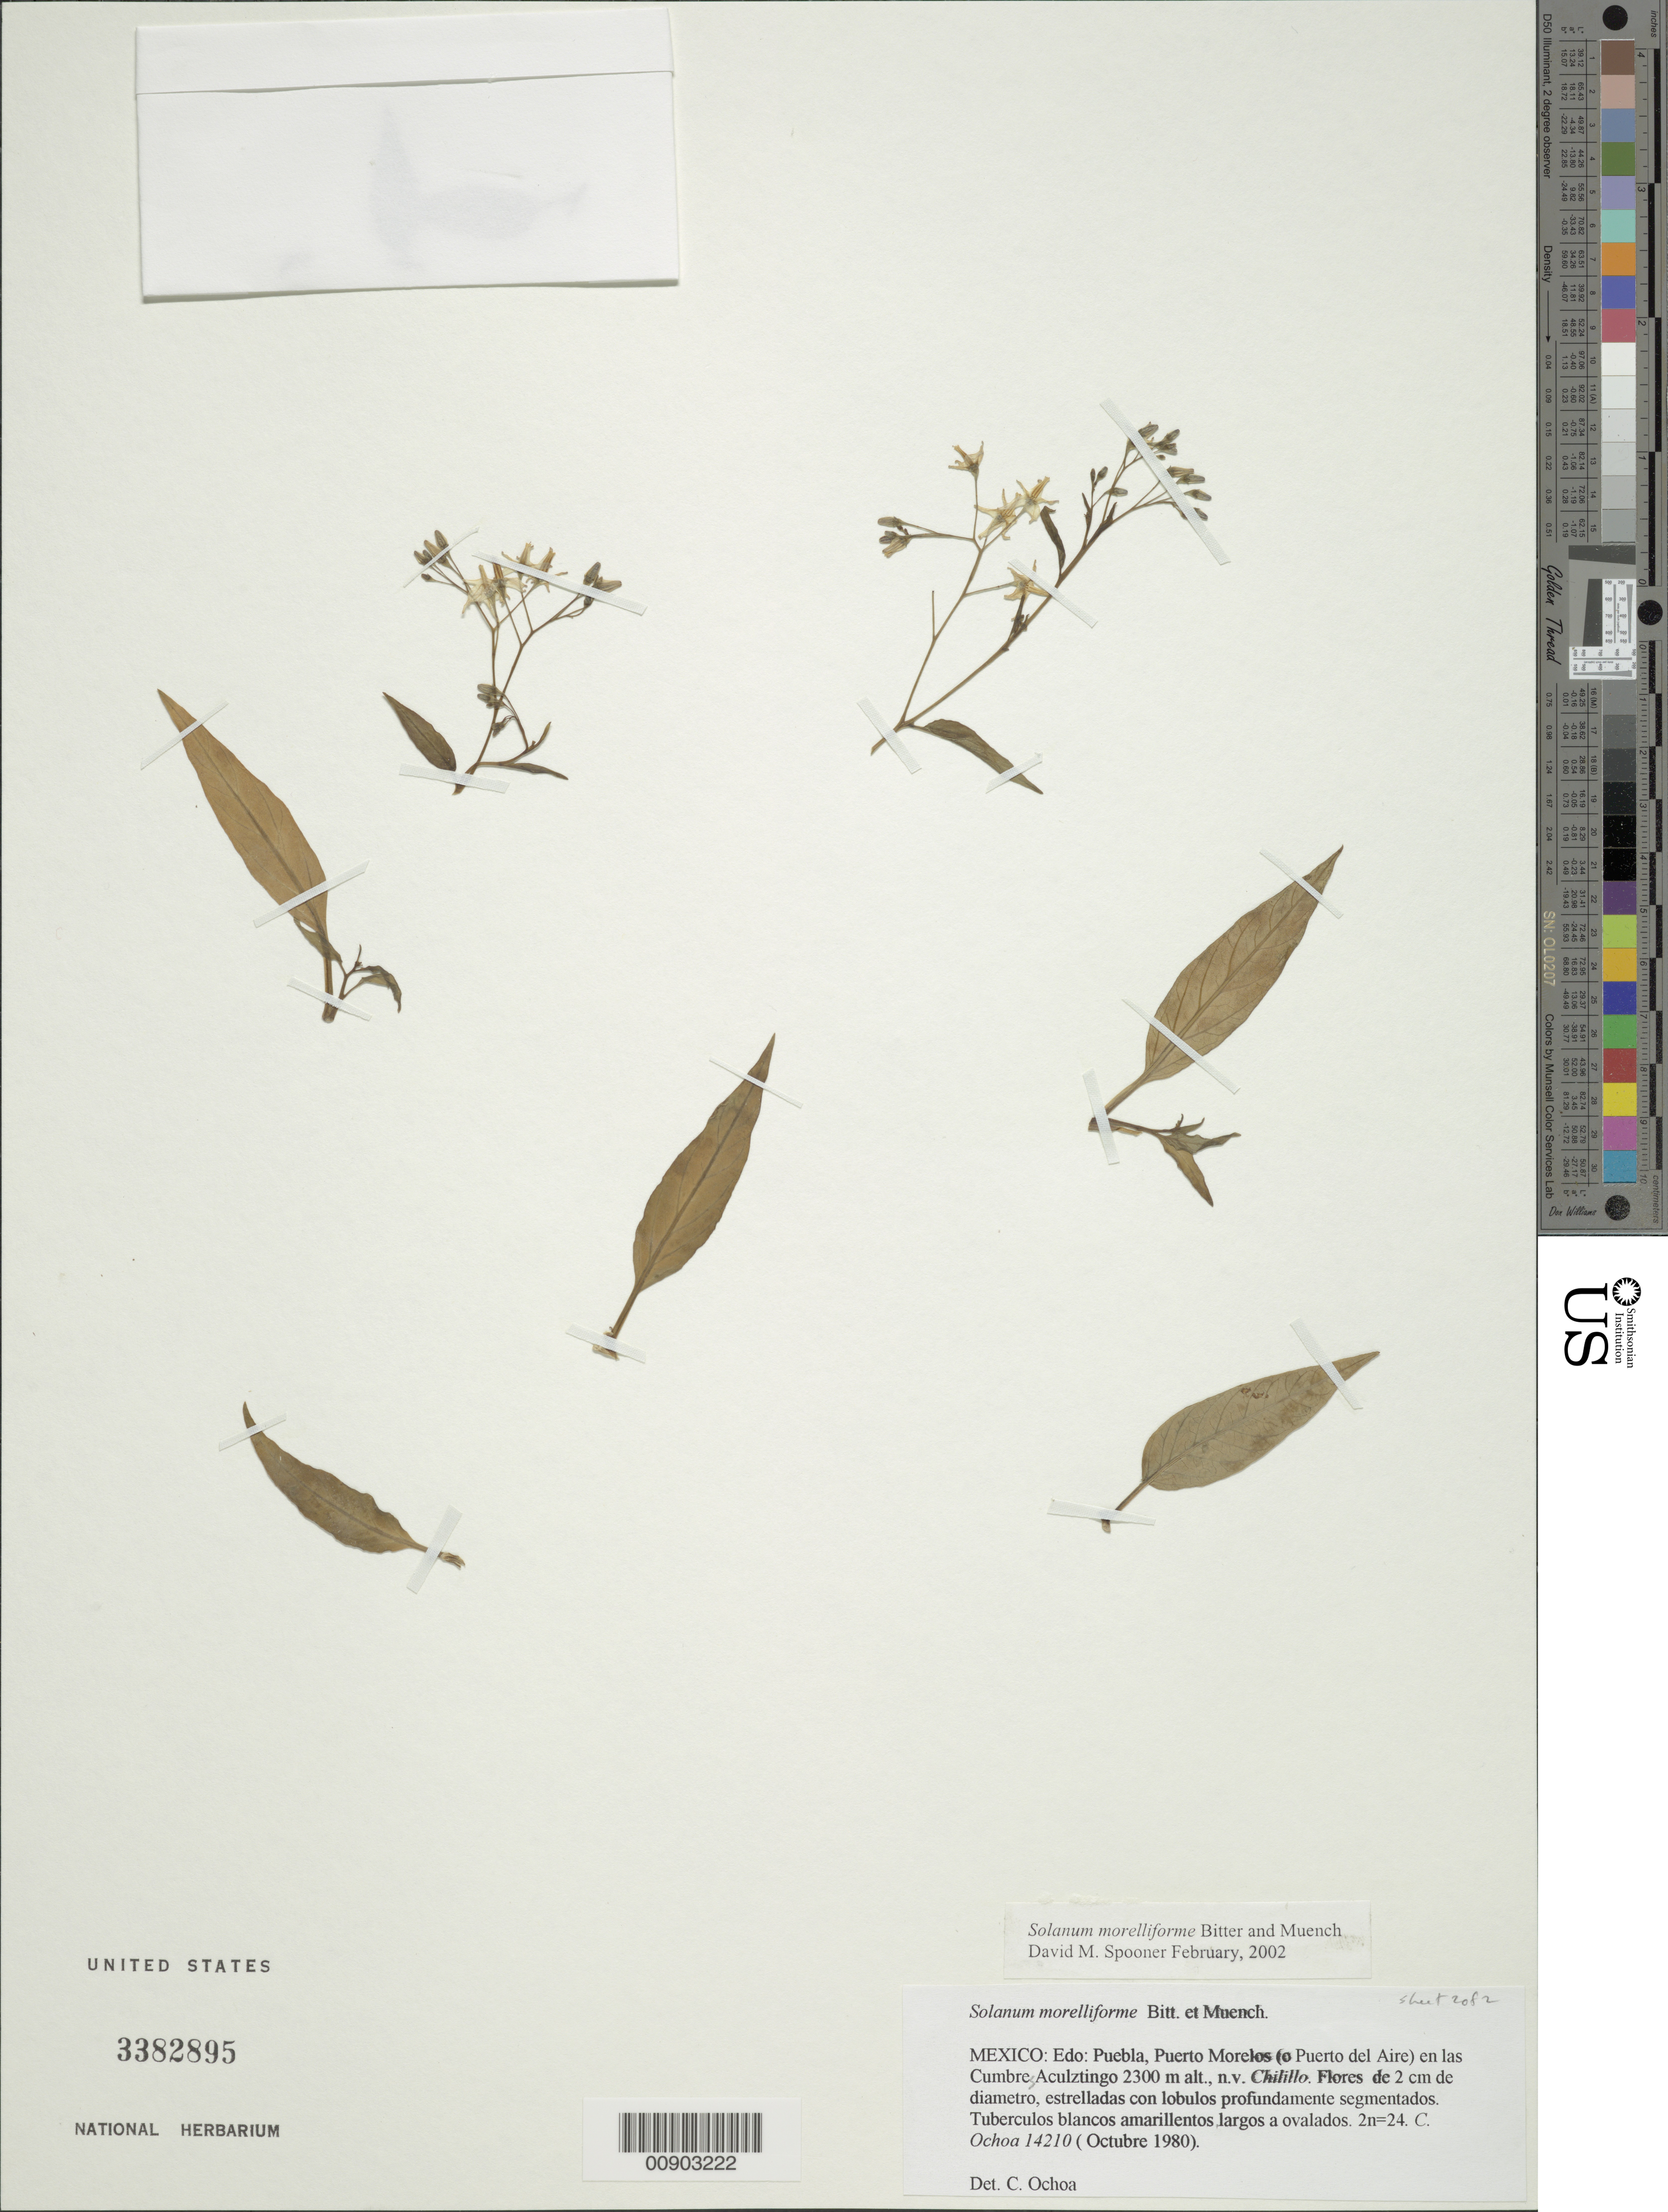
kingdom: Plantae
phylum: Tracheophyta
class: Magnoliopsida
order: Solanales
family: Solanaceae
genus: Solanum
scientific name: Solanum morelliforme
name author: Bitter & Munch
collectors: C. Ochoa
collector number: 14210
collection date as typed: Oct 1980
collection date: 1980-10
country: Mexico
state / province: Puebla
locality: Puerto Morelos (o Puerto del Aire) en las Cumbres Aculztingo. Puebla.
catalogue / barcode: US 3382895